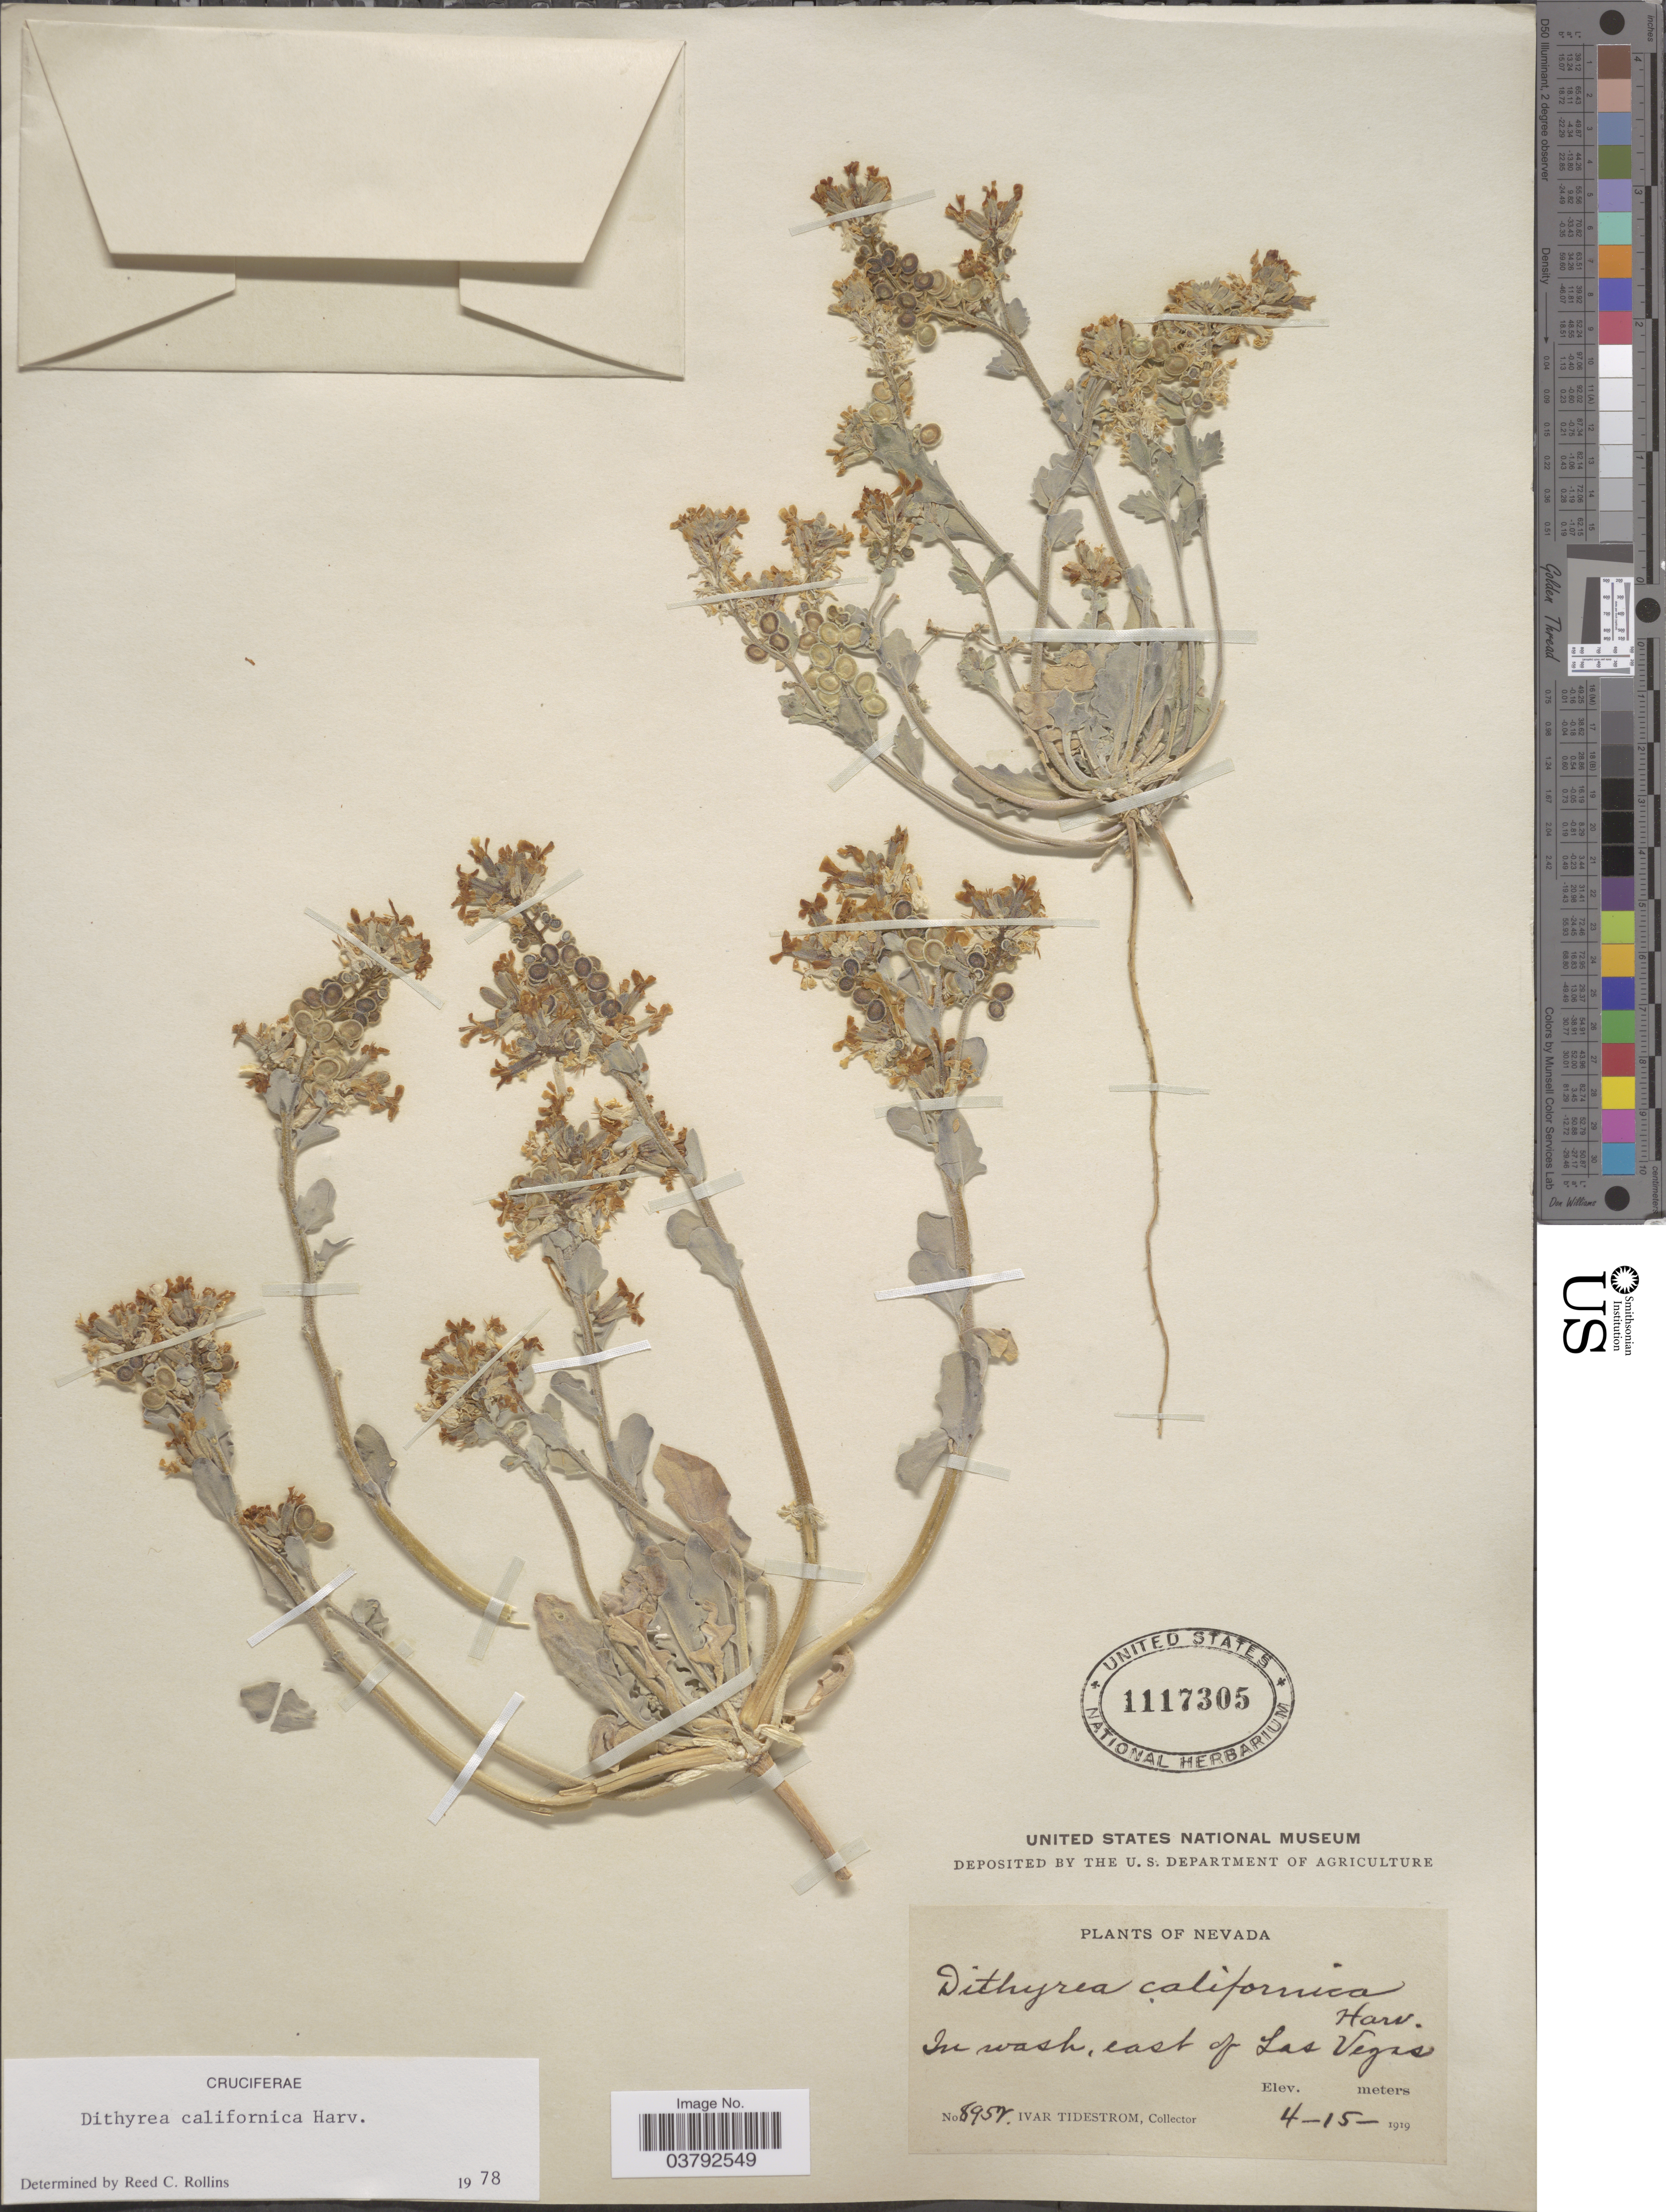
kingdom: Plantae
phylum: Tracheophyta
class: Magnoliopsida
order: Brassicales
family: Brassicaceae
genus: Dithyrea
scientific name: Dithyrea californica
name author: Harv.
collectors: I. F. Tidestrom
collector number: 8952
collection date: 1919-04-15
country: United States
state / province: Nevada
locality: In wash, east of Las Vegas.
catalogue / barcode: US 1117305